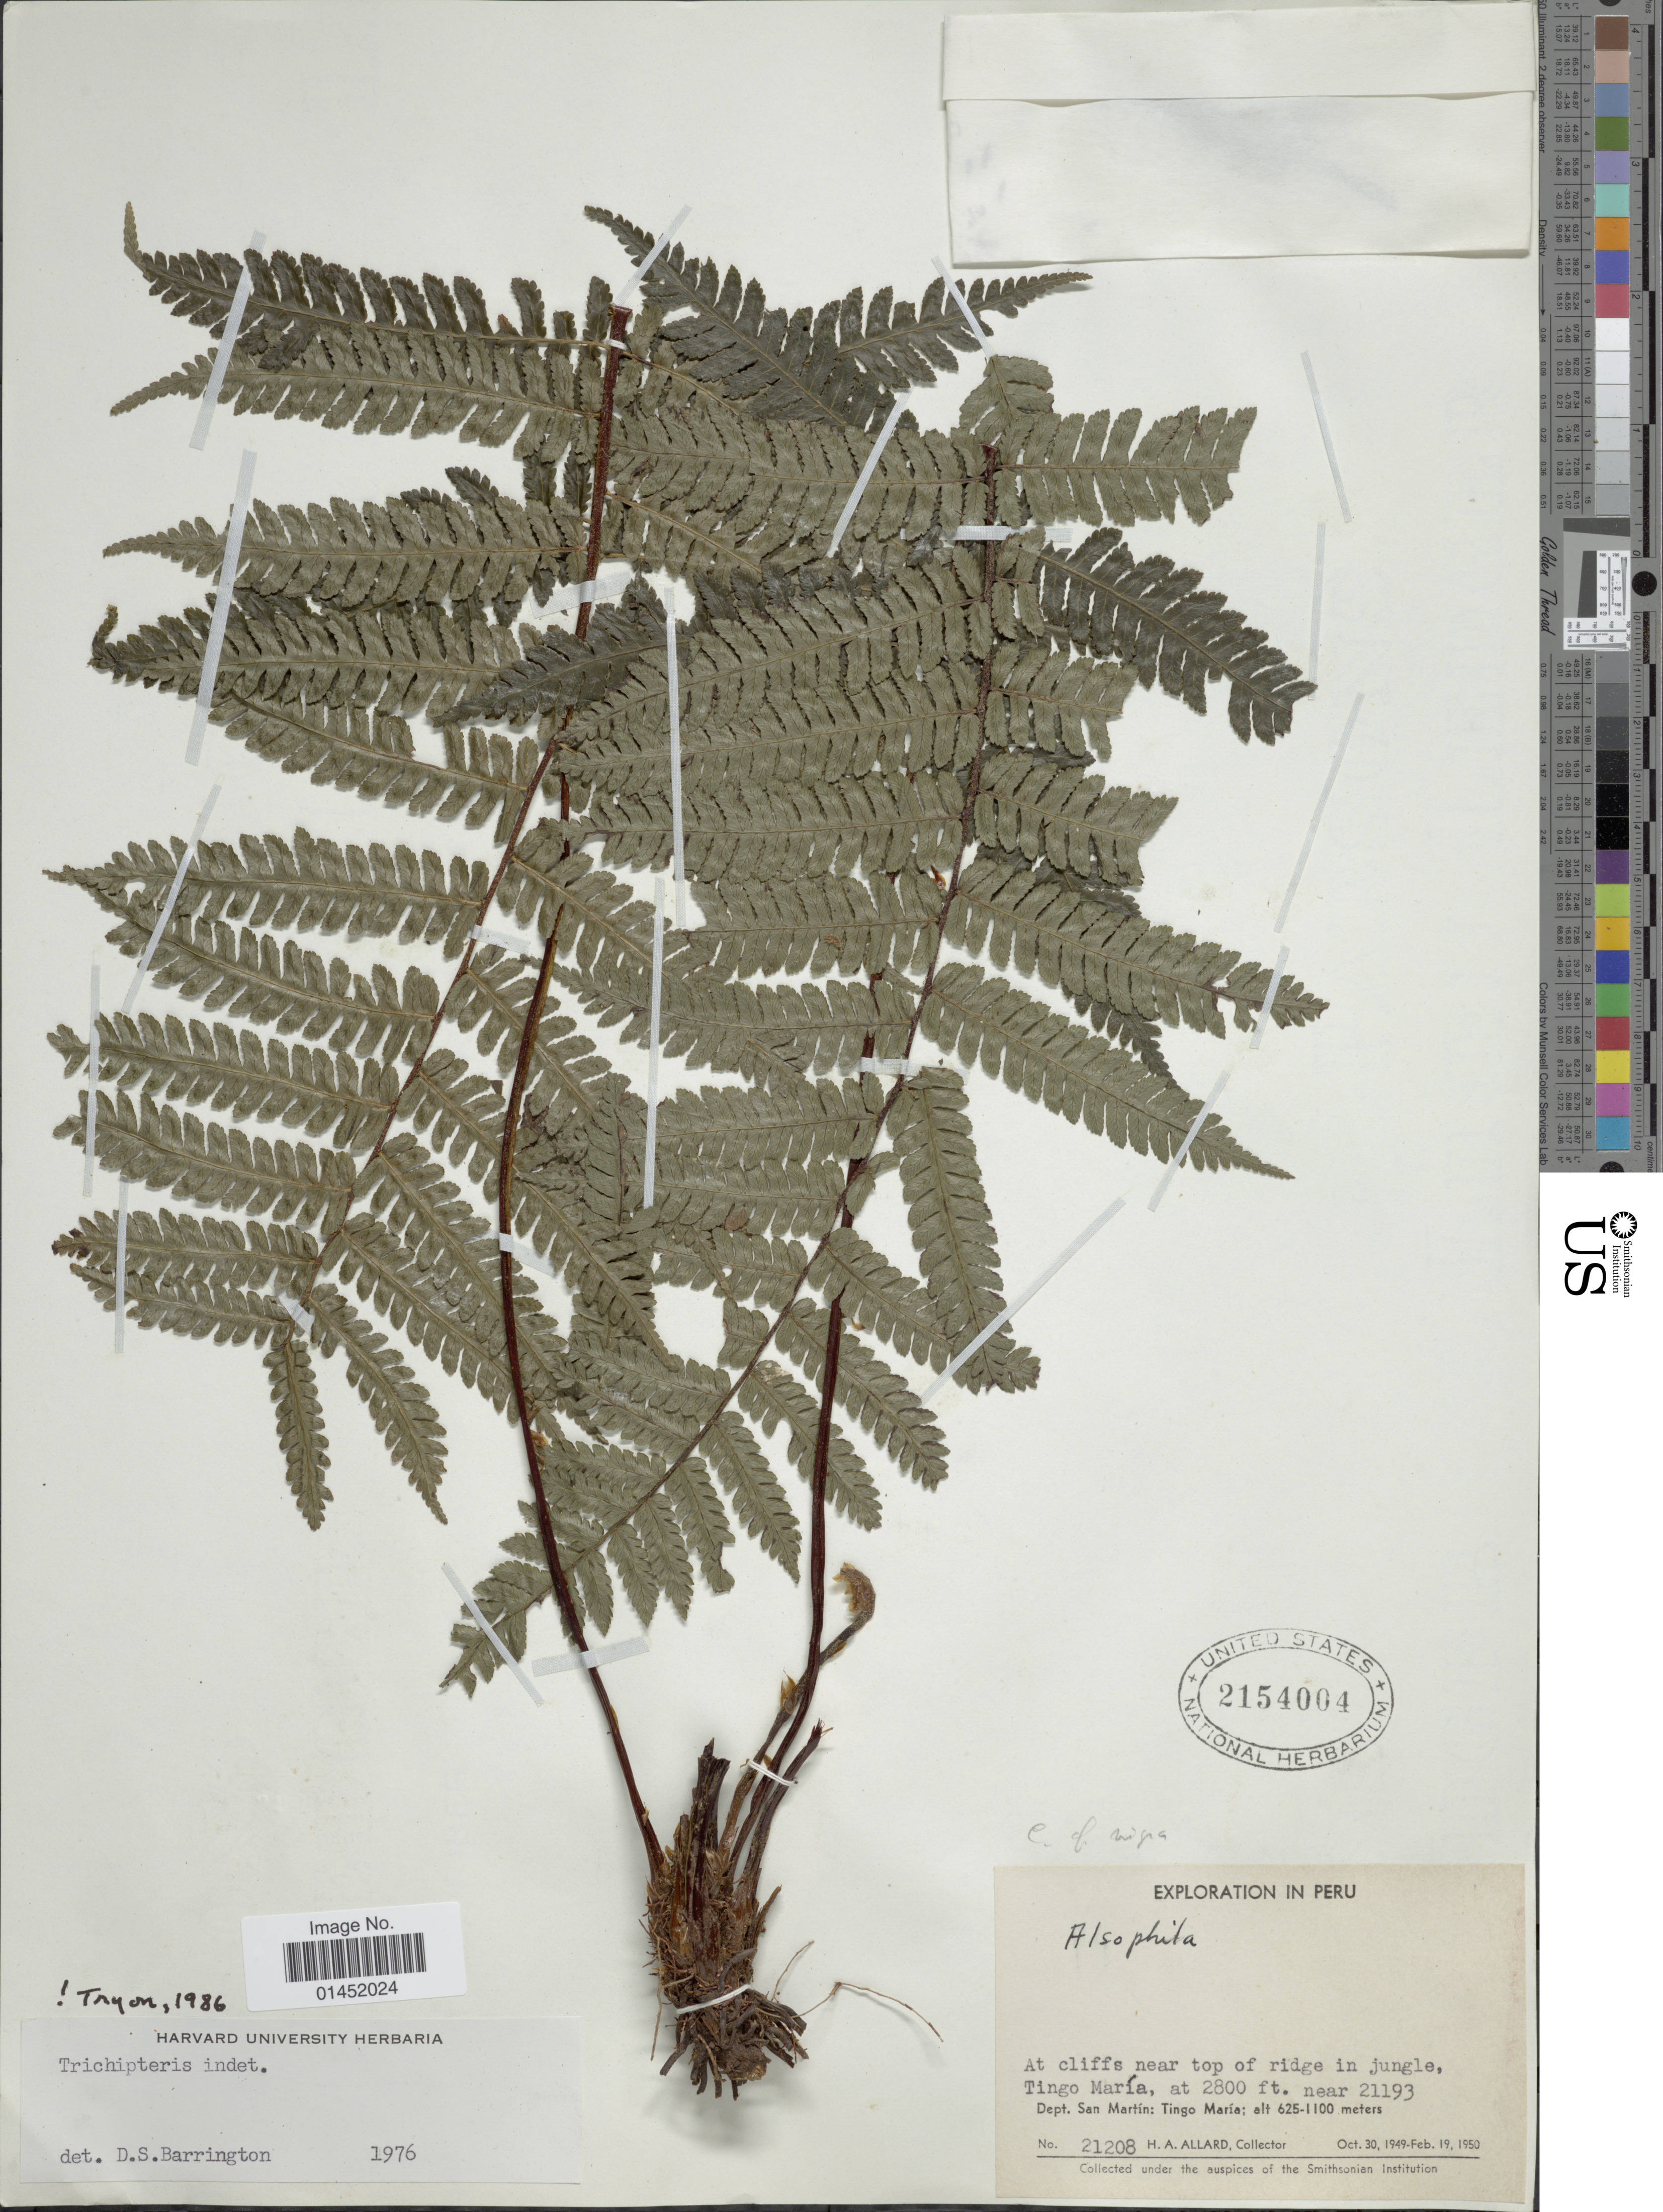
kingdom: Plantae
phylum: Tracheophyta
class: Polypodiopsida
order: Cyatheales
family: Cyatheaceae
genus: Cyathea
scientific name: Cyathea lasiosora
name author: (Mett. ex Kuhn) Domin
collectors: H. A. Allard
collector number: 21208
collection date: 1949-10-30/1950-02-19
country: Peru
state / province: San Martín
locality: At cliffs near top of ridge in jungle, Tingo María, Dept San Martín: Tingo María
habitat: at cliffs on top of ridge in jungle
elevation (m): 625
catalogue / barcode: US 2154004